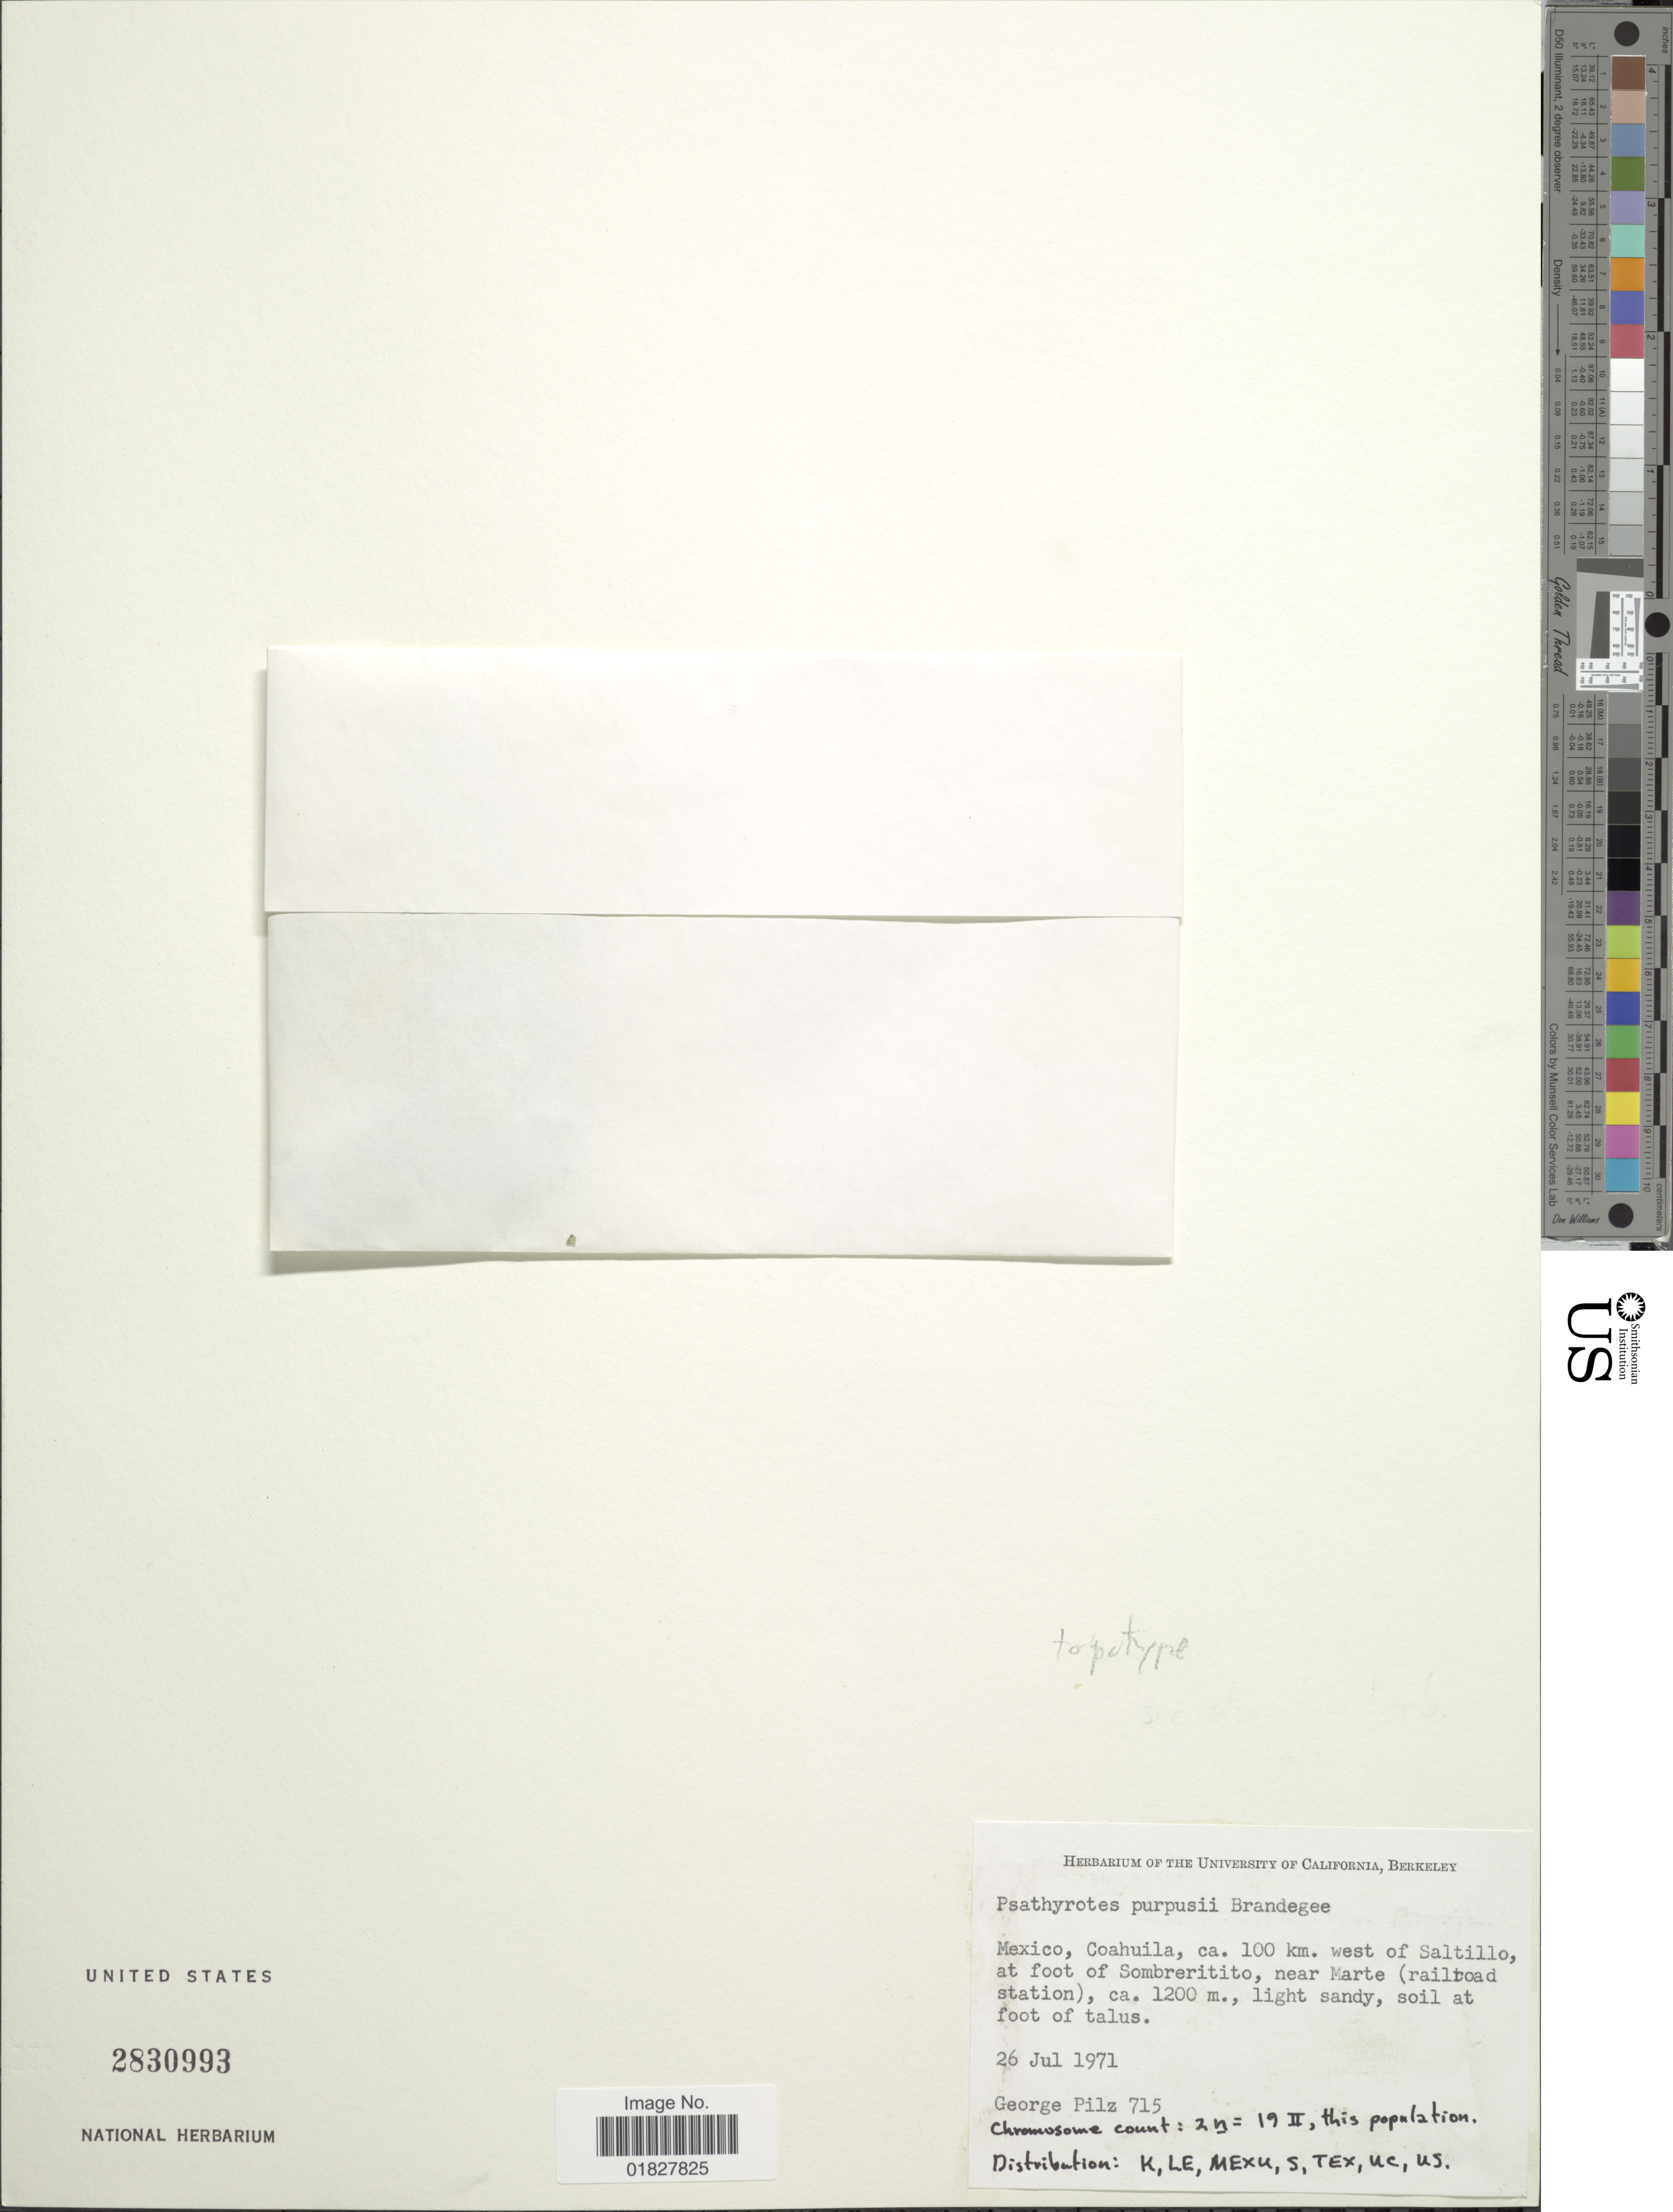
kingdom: Plantae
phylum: Tracheophyta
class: Magnoliopsida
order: Asterales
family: Asteraceae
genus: Psathyrotopsis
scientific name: Psathyrotopsis purpusii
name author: Brandegee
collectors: G. E. Pilz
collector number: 715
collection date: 1971-07-26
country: Mexico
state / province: Coahuila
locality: Ca 100 km west of Saltillo, at foot of Sombreritito, near Marte (railroad station)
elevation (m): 1200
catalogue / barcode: US 2830993